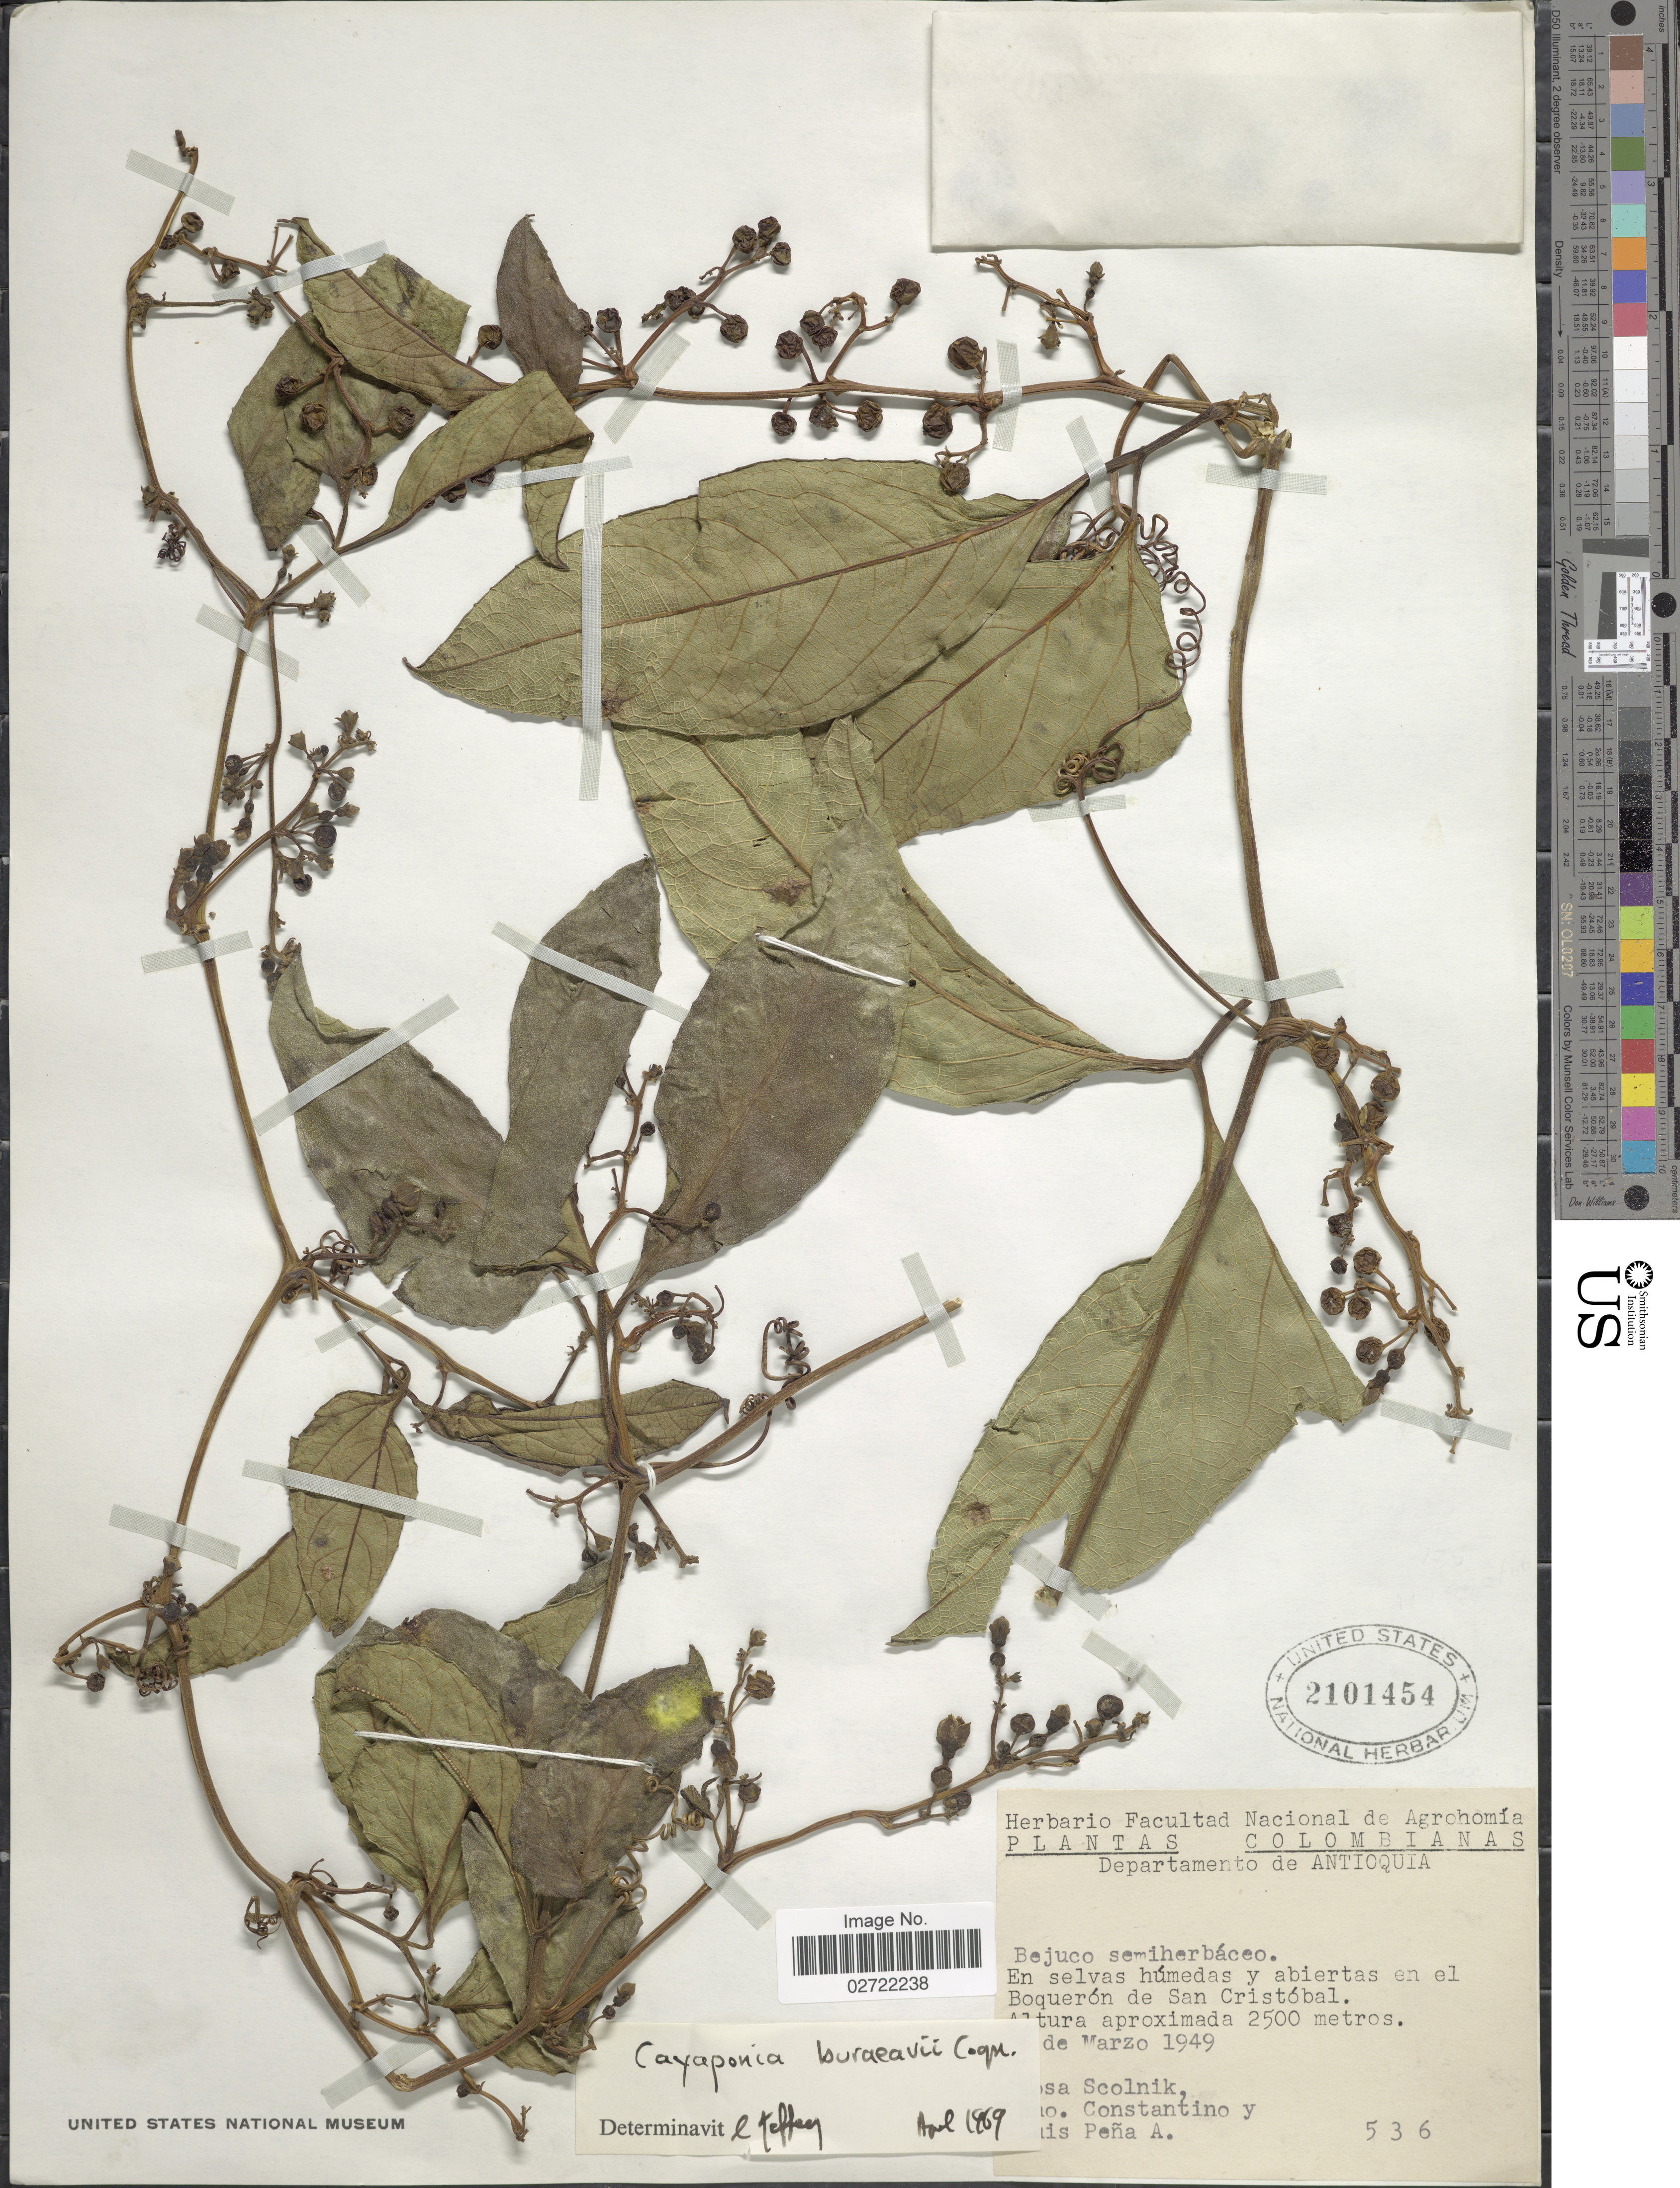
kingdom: Plantae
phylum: Tracheophyta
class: Magnoliopsida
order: Cucurbitales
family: Cucurbitaceae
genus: Cayaponia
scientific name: Cayaponia buraeavii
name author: Cogn.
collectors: R. Scolnik, H. Constantino & L. Pena A.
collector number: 536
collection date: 1949-03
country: Colombia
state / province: Antioquia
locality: Departamento de Antioquia. En selvas humedas y abiertas en el Boqueron de San Cristobal.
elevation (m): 2500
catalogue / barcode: US 2101454